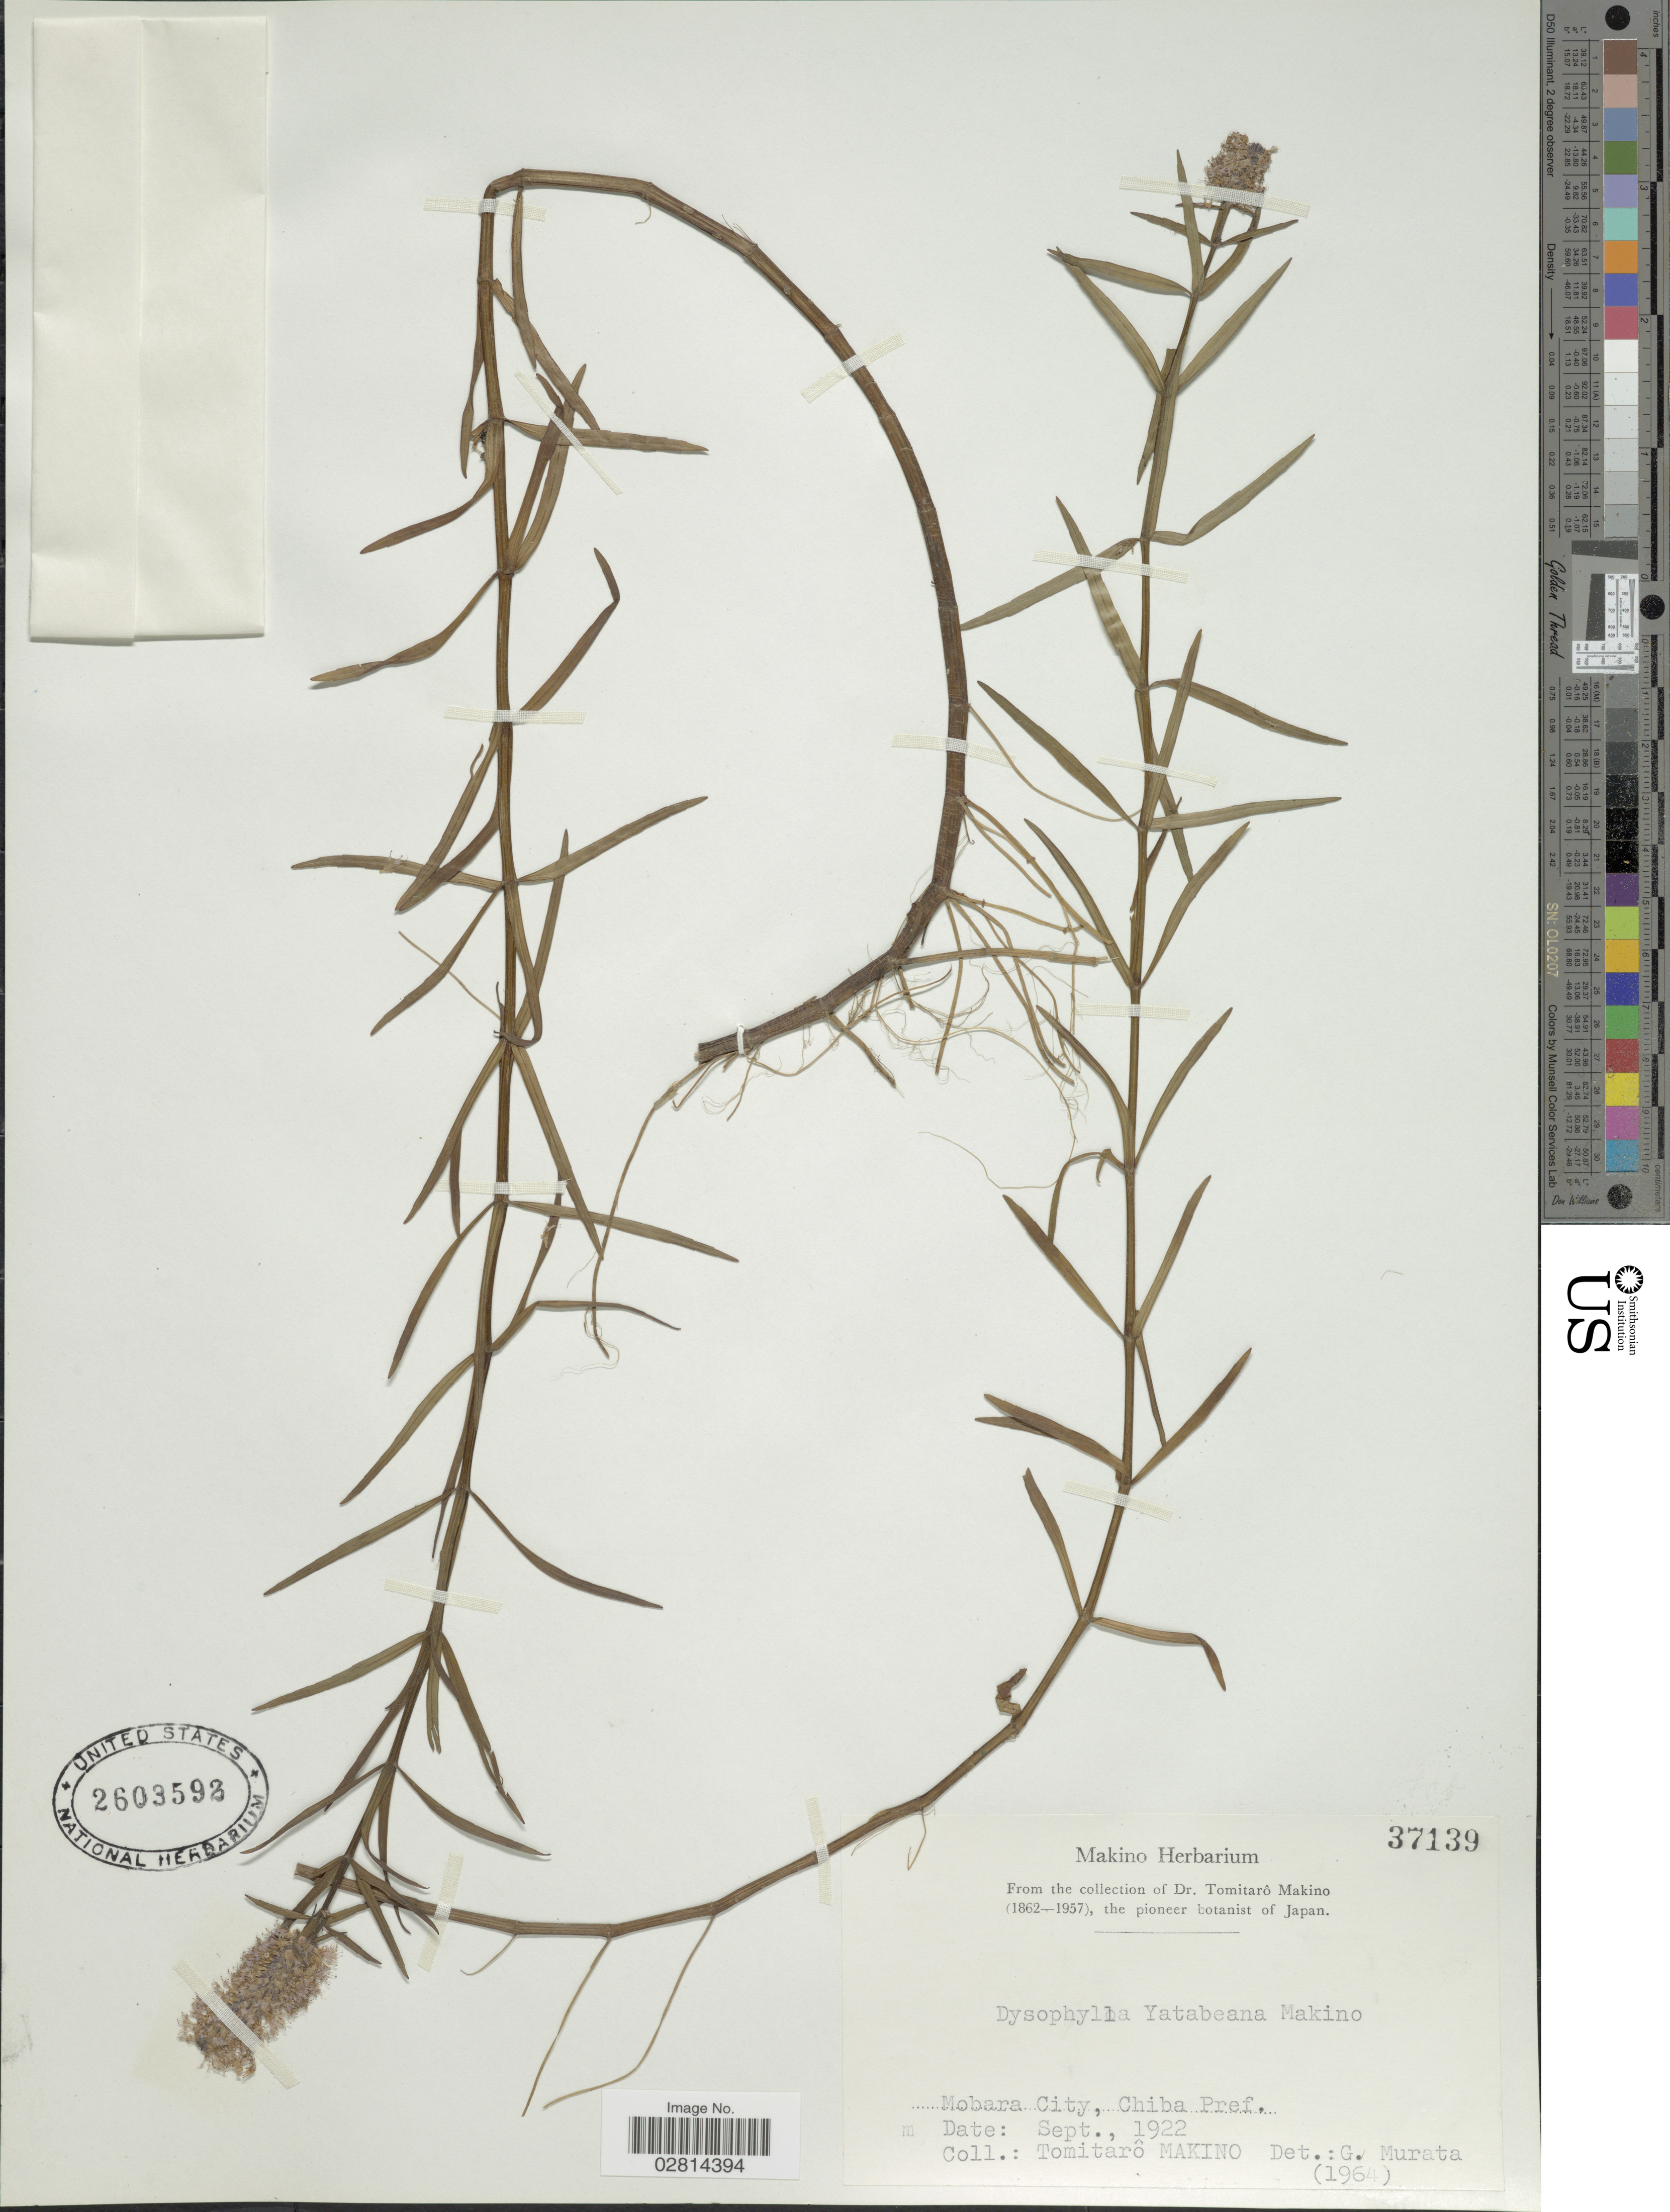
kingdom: Plantae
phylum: Tracheophyta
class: Magnoliopsida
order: Lamiales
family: Lamiaceae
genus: Pogostemon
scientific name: Pogostemon yatabeanus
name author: (Makino) Press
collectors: T. Makino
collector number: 37139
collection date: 1922-09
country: Japan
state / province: Tiba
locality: Mobara City, Chiba Pref.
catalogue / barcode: US 2603592